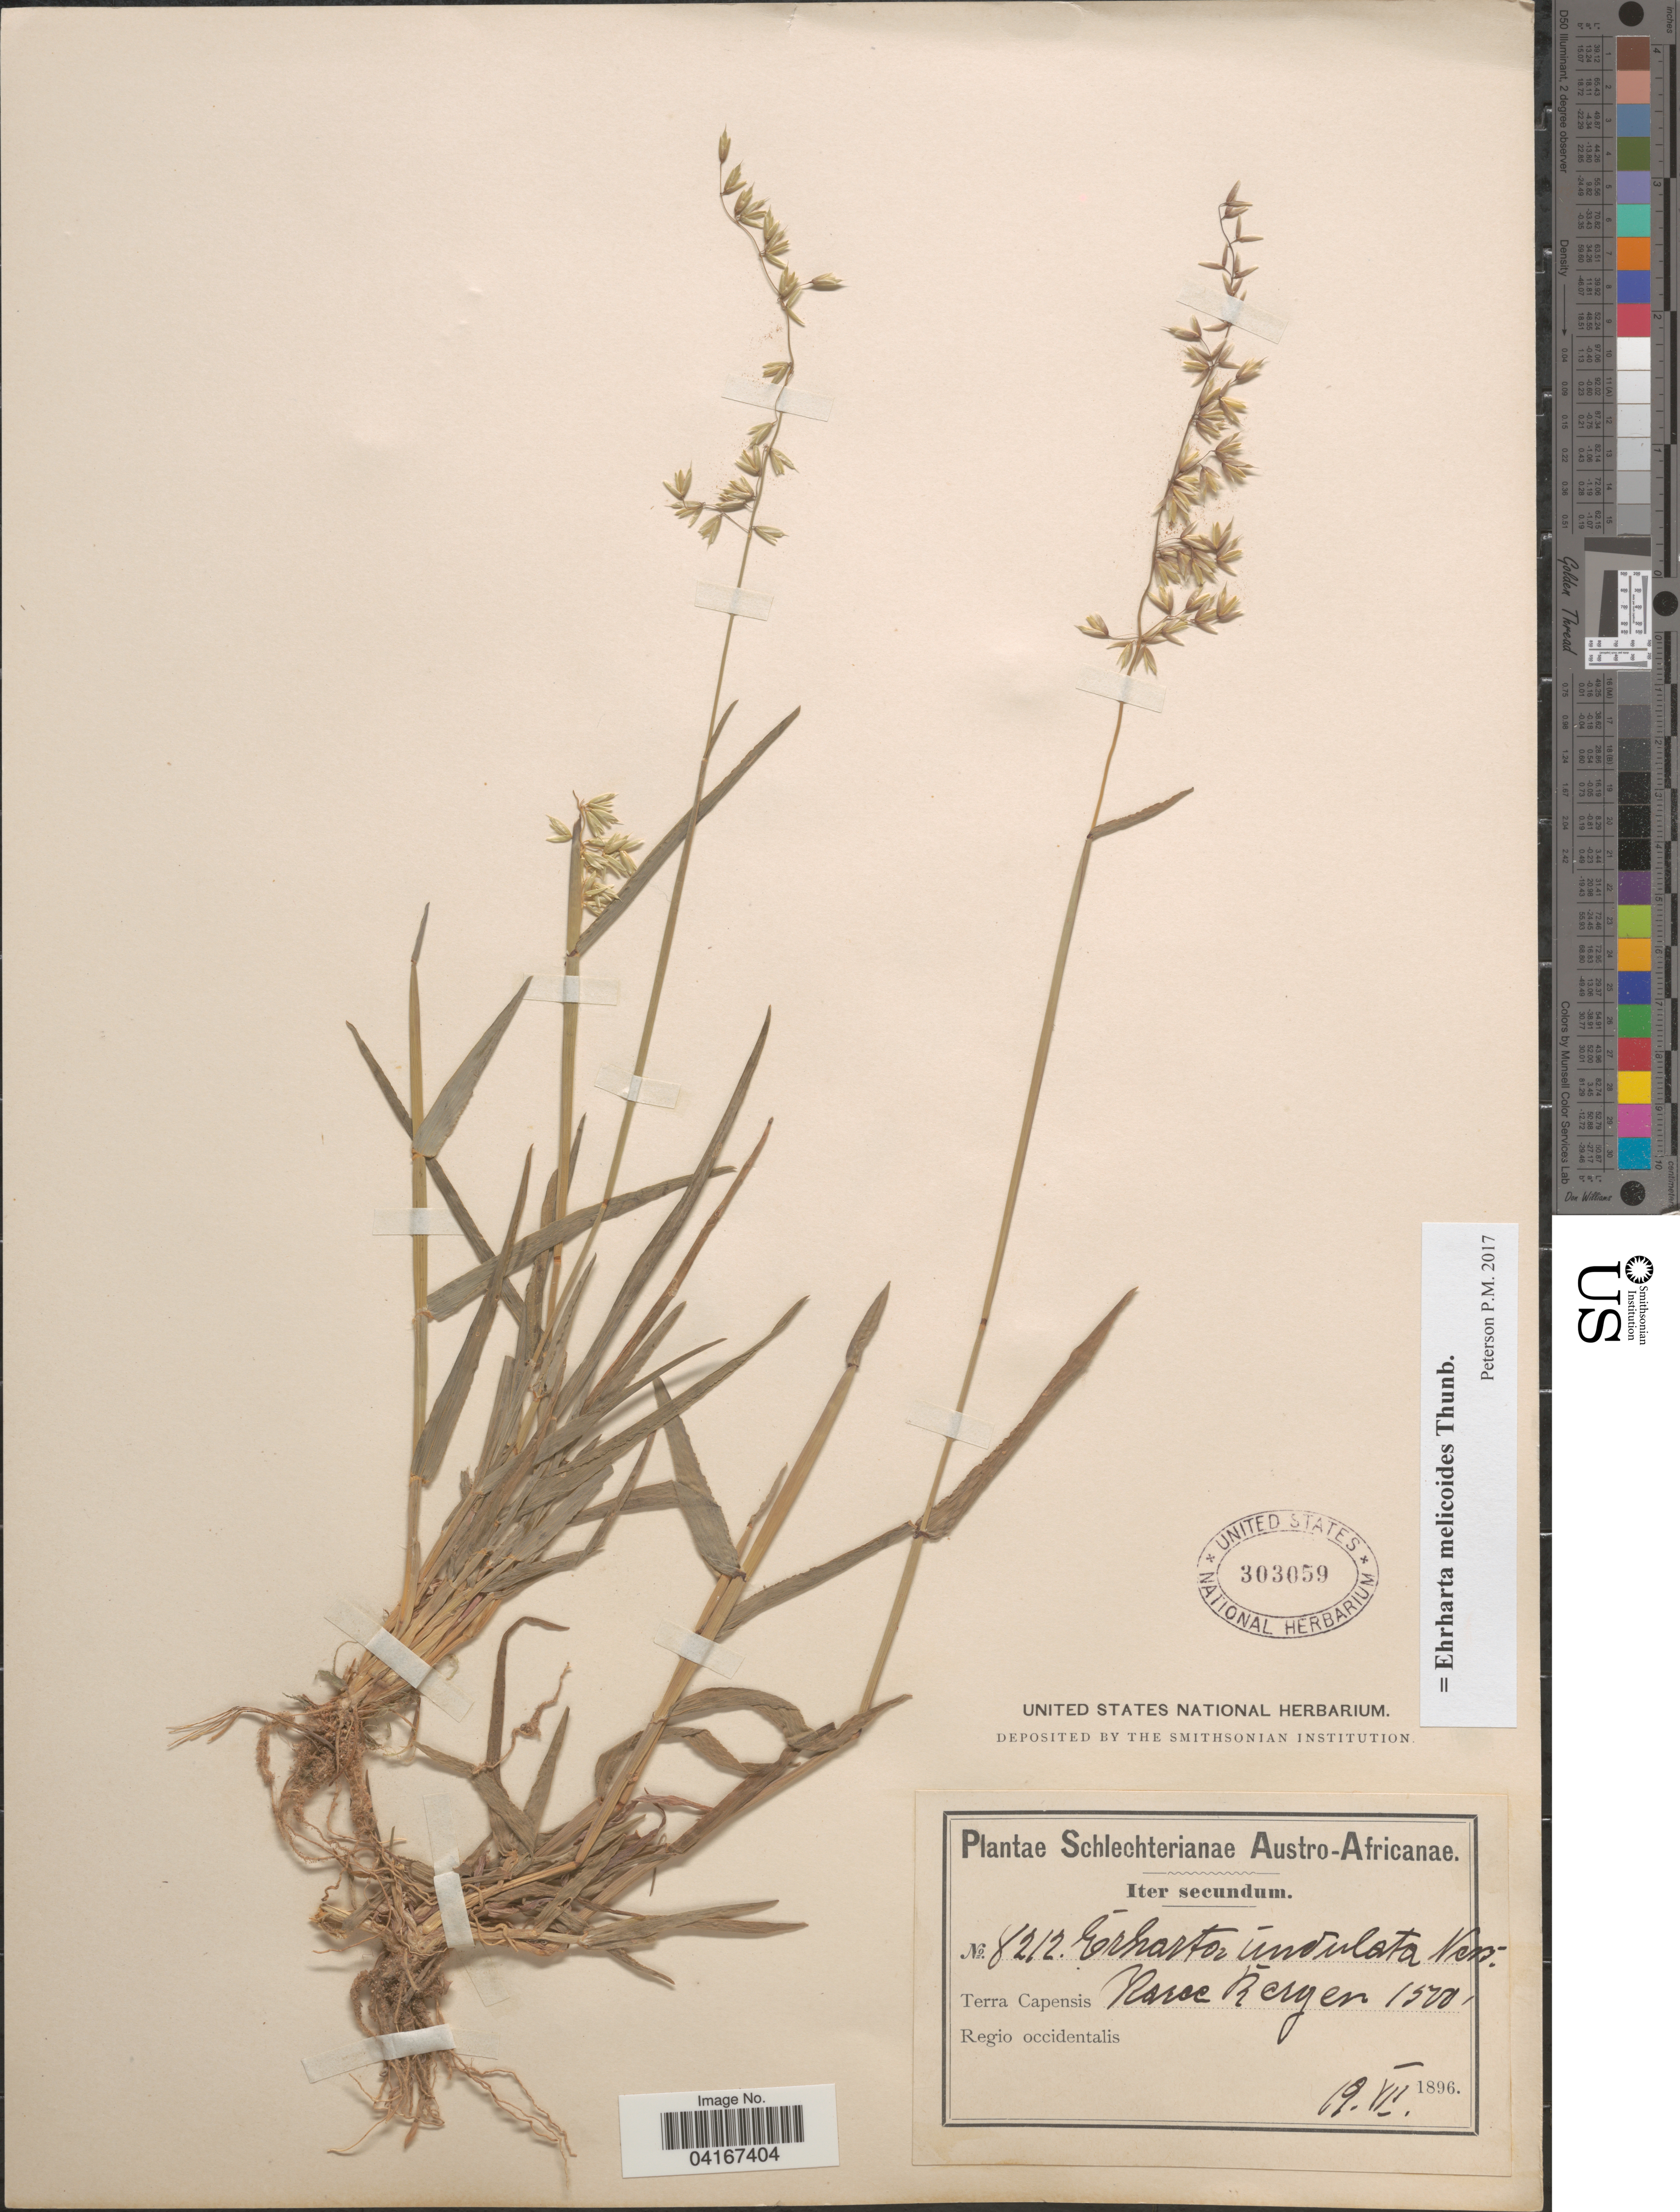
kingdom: Plantae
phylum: Tracheophyta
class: Liliopsida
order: Poales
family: Poaceae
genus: Ehrharta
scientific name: Ehrharta melicoides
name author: Thunb.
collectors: Schlechter, --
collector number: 8212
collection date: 1896-07-19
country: South Africa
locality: Austro-Africanae. Iter secundum. Terra Capensis. Regio occidentalis. Karse [interpreted] Bergen.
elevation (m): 457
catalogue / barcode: US 303059